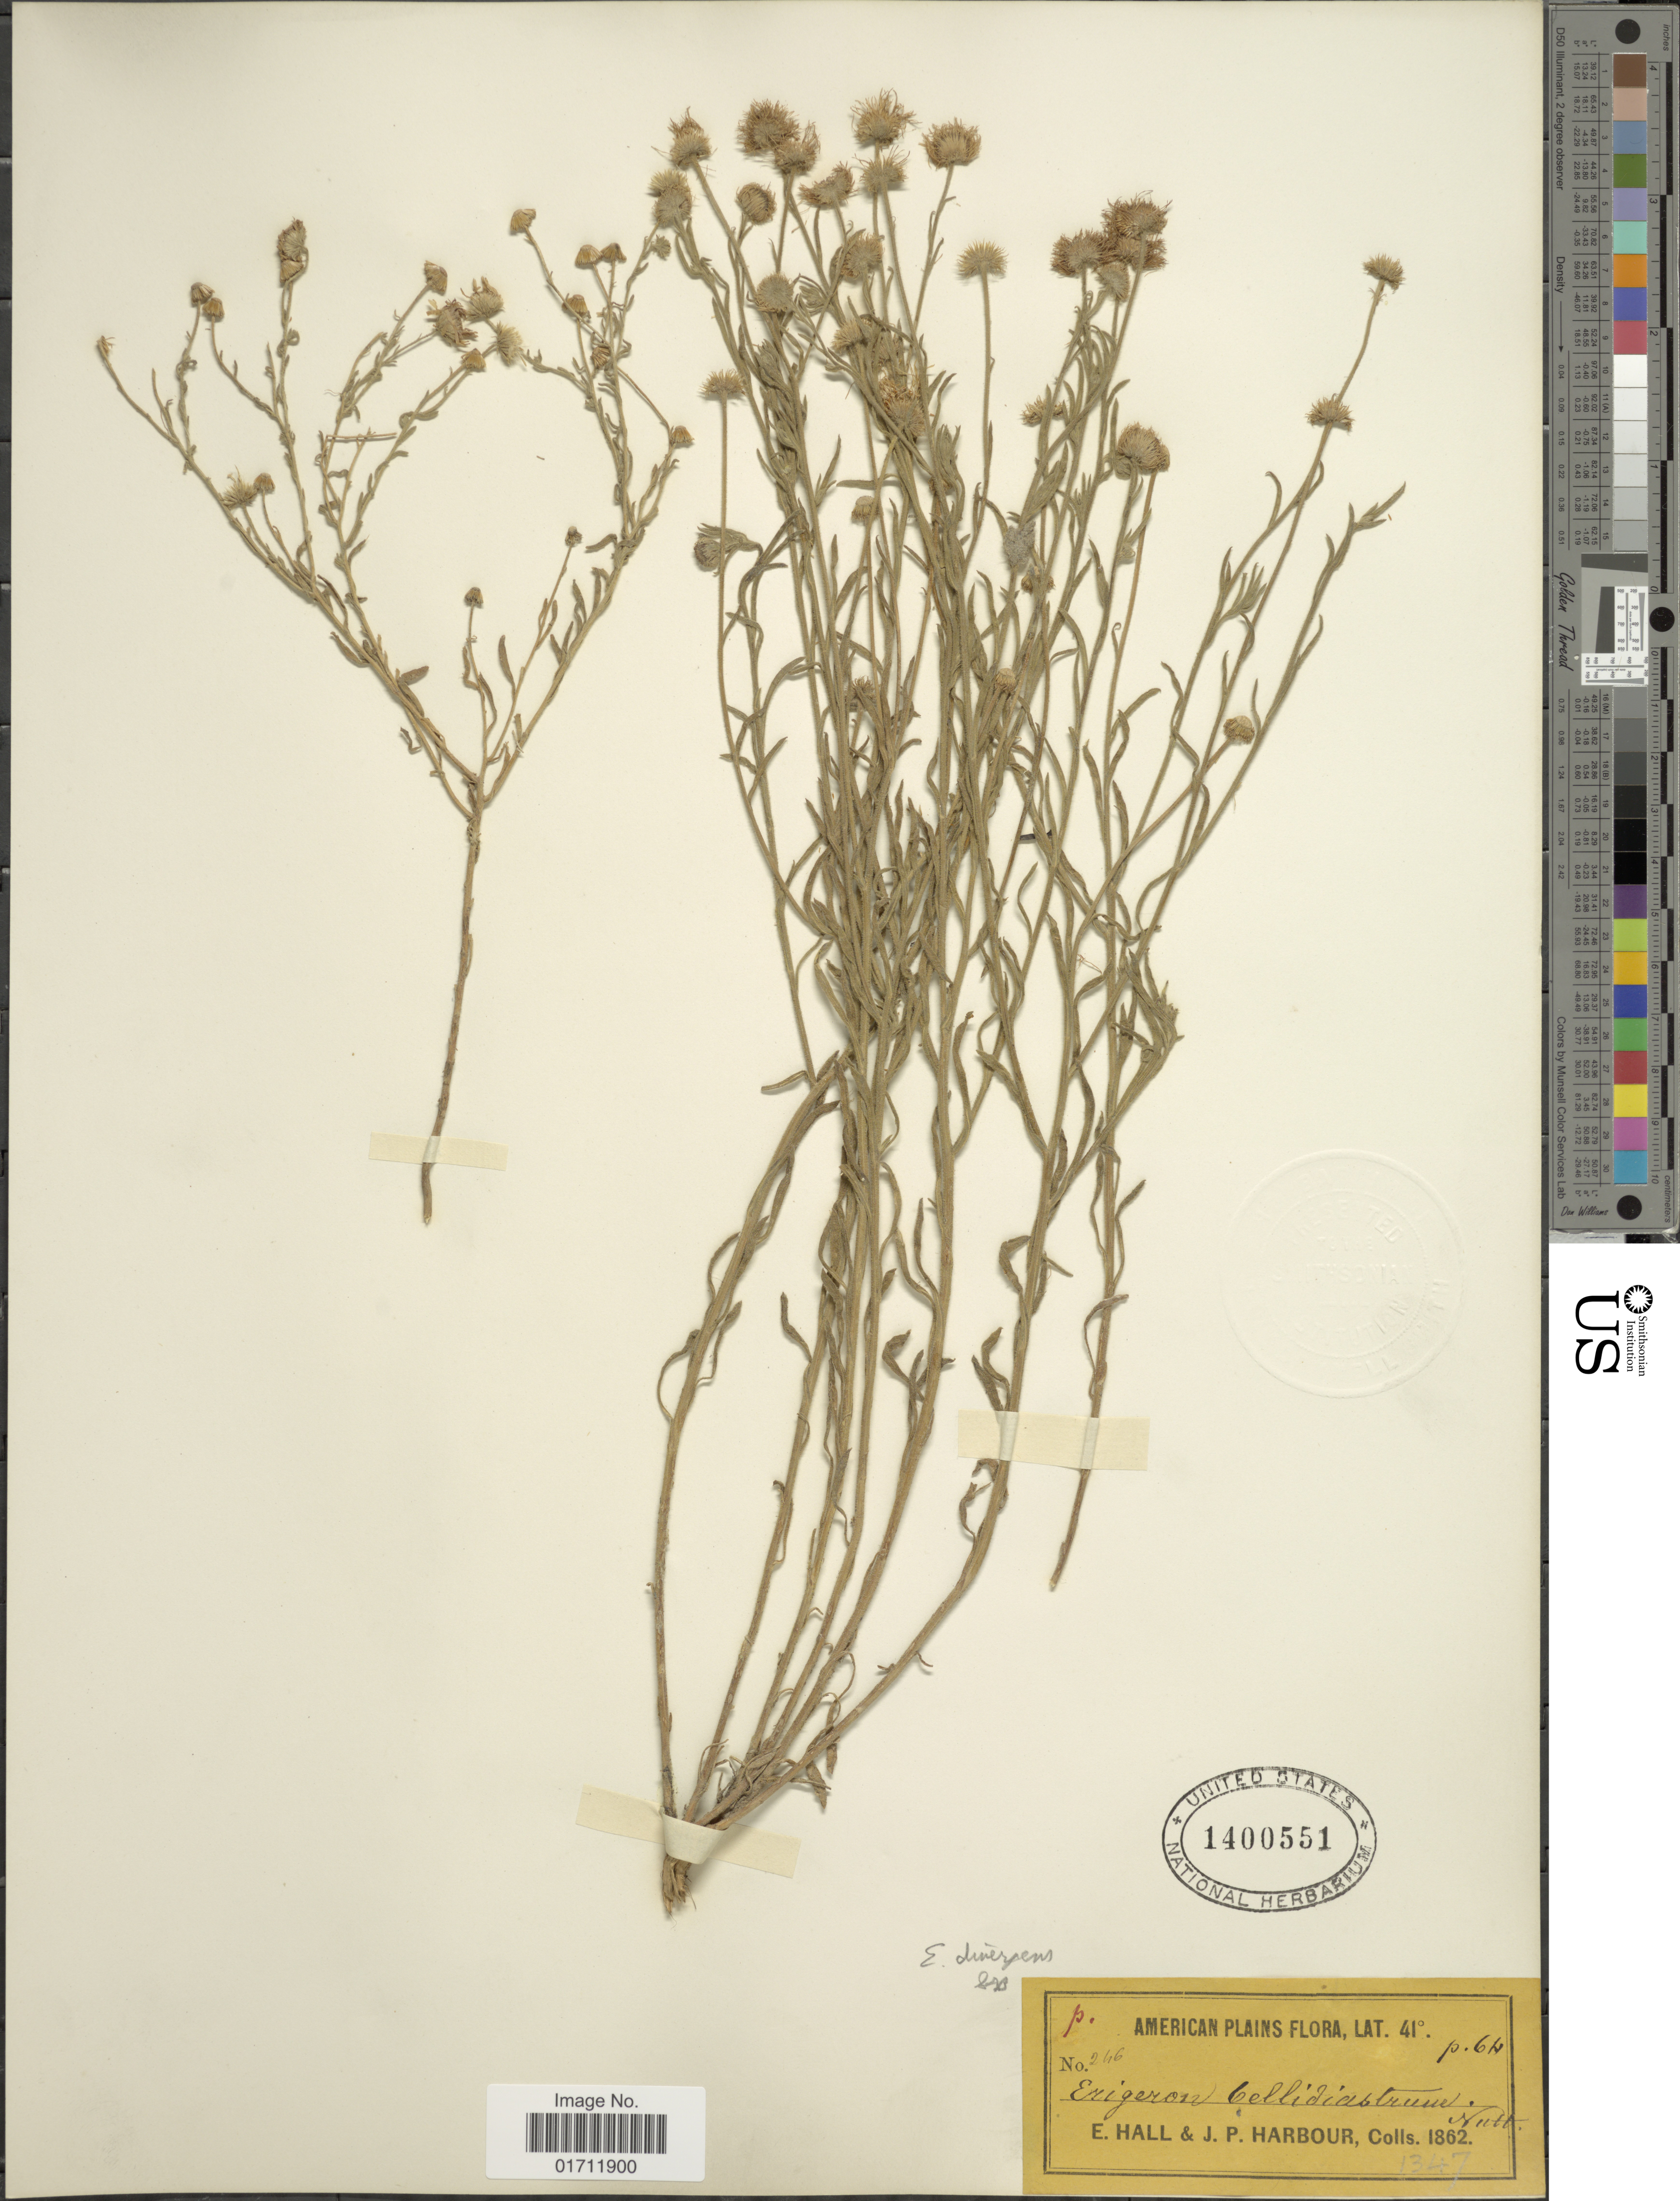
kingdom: Plantae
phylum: Tracheophyta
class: Magnoliopsida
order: Asterales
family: Asteraceae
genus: Erigeron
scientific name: Erigeron divergens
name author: Torr. & A. Gray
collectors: E. Hall & J. Harbour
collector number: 246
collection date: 1862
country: United States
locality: American Plains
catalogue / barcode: US 1400551